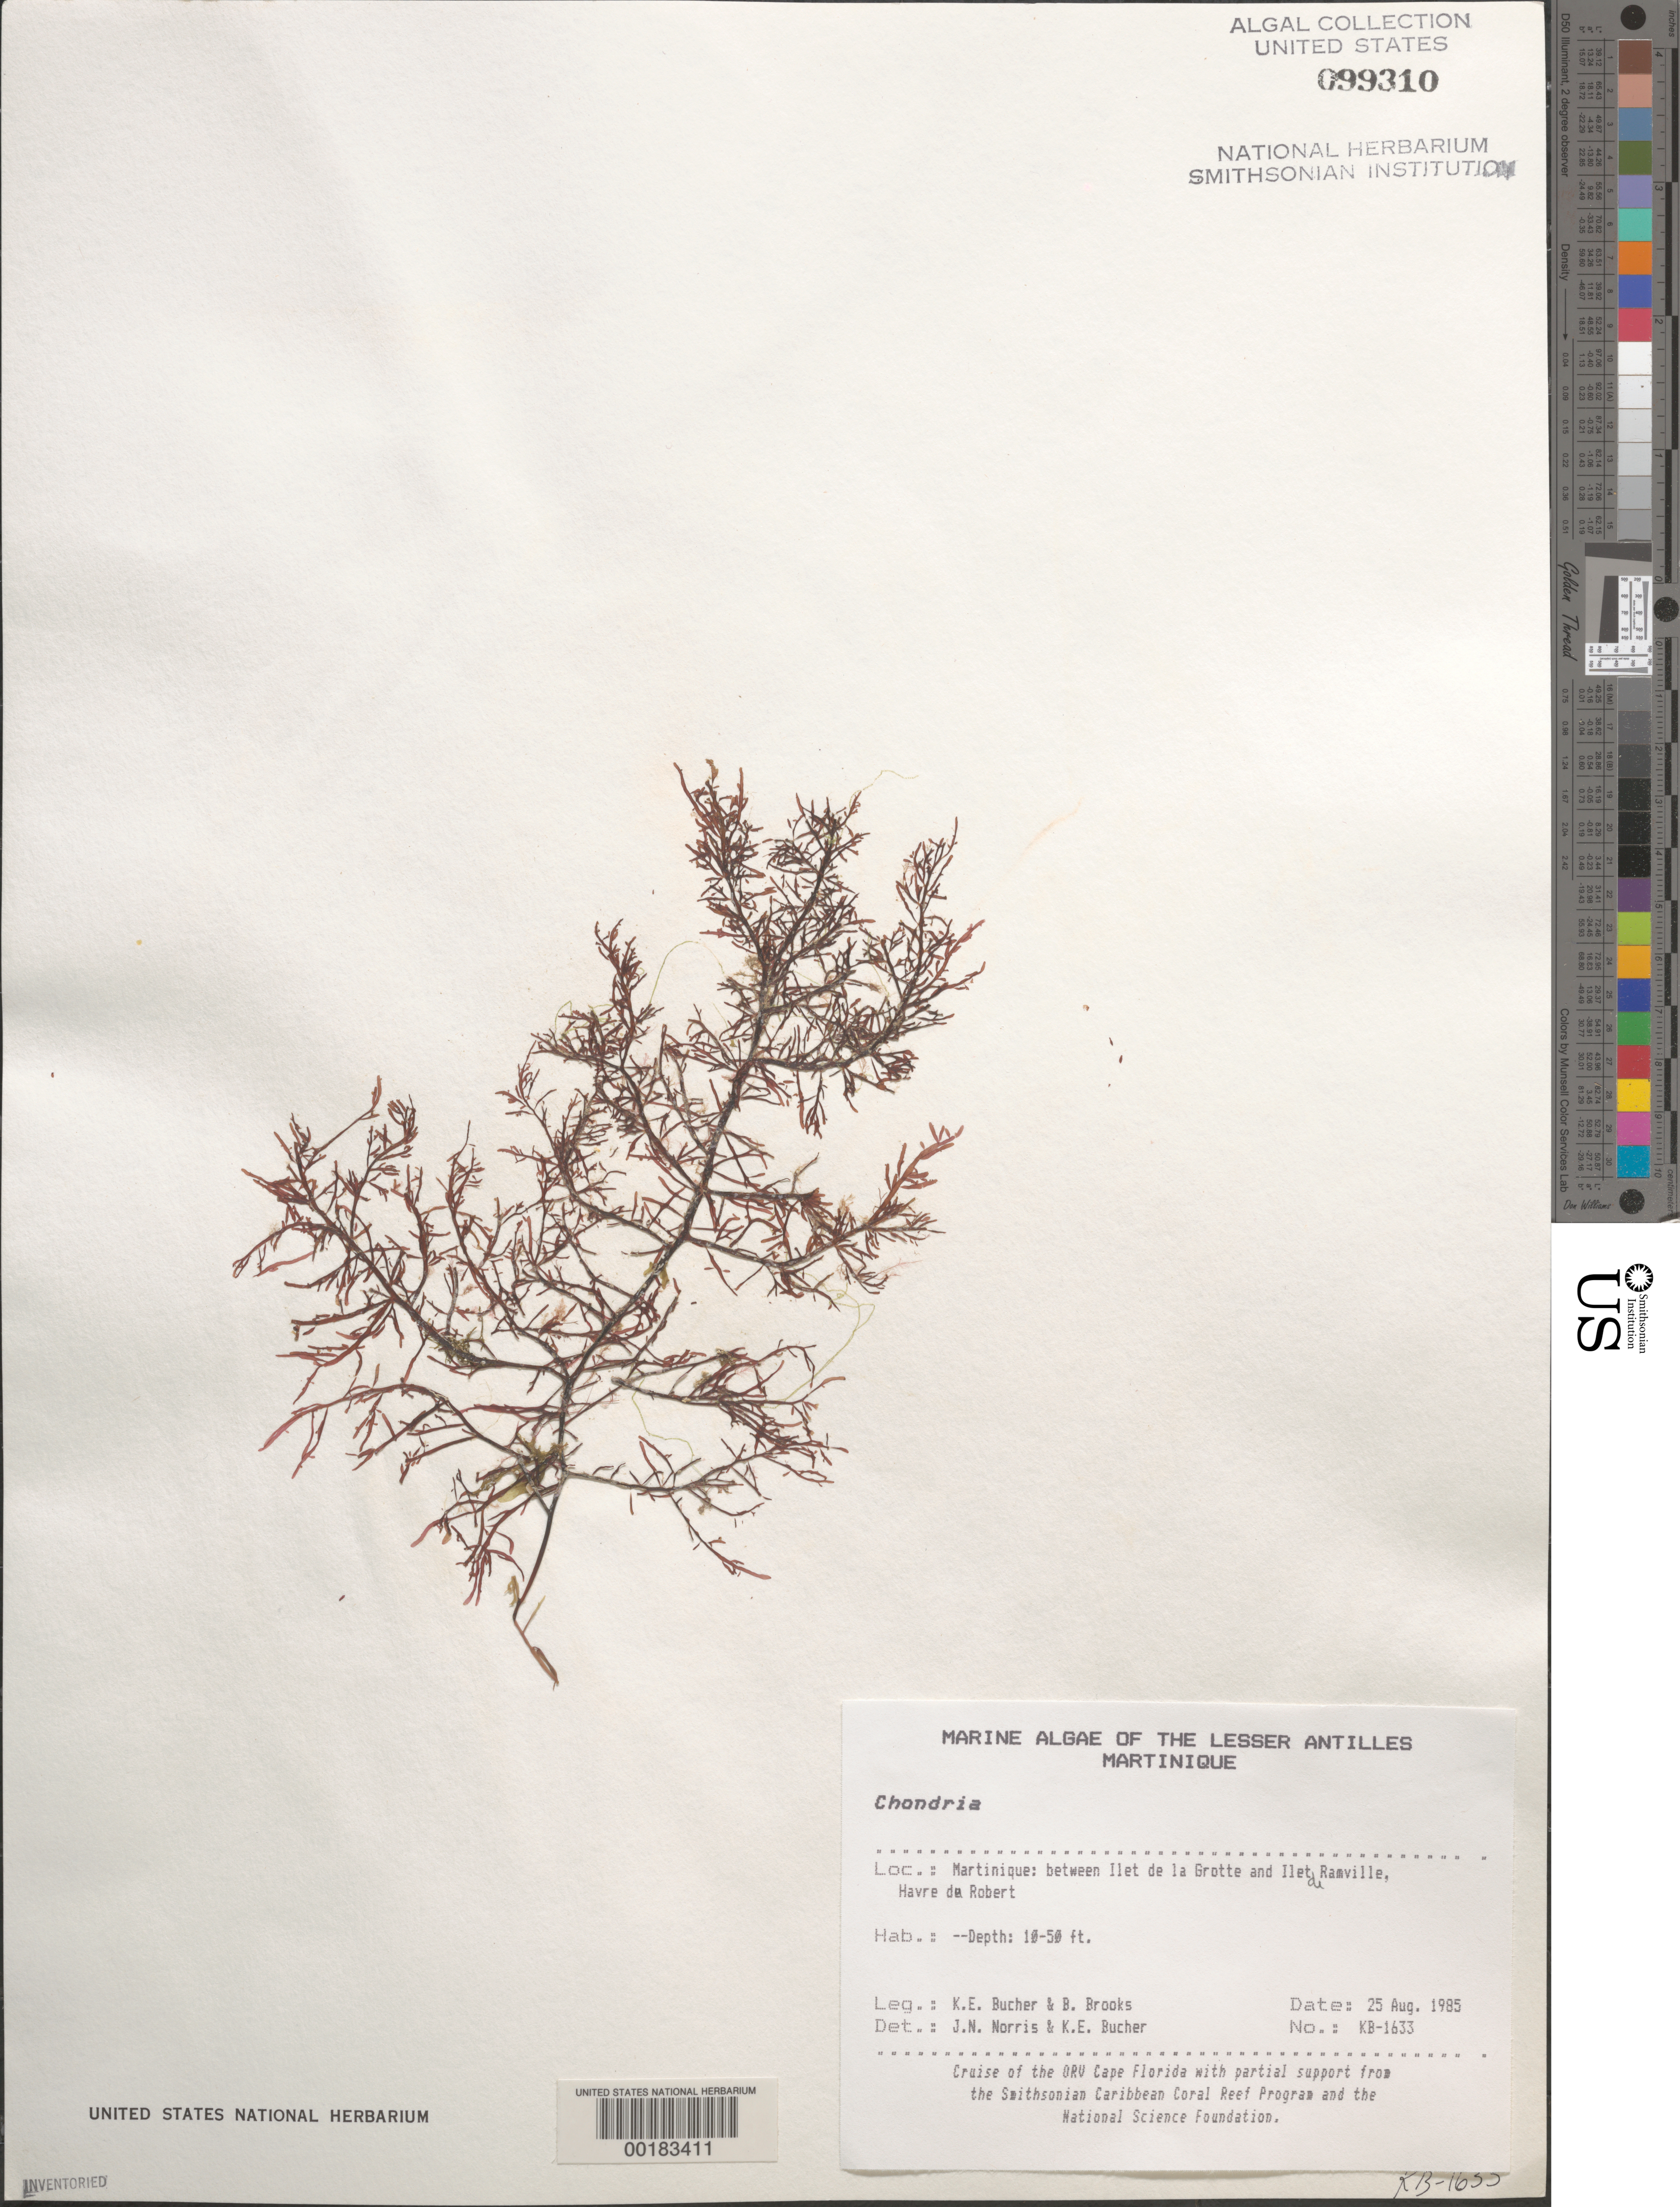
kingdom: Plantae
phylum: Rhodophyta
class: Florideophyceae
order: Ceramiales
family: Rhodomelaceae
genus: Chondria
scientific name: Chondria sp.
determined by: Norris, J. N.; Bucher, K. E.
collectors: K. E. Bucher & B. Brooks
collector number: Kb-1633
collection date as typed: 25 Aug 1985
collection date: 1985-08-25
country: Martinique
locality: Between Ilet de la Grotte and Ilet de Ramville, Havre du Robert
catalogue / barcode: US 99310